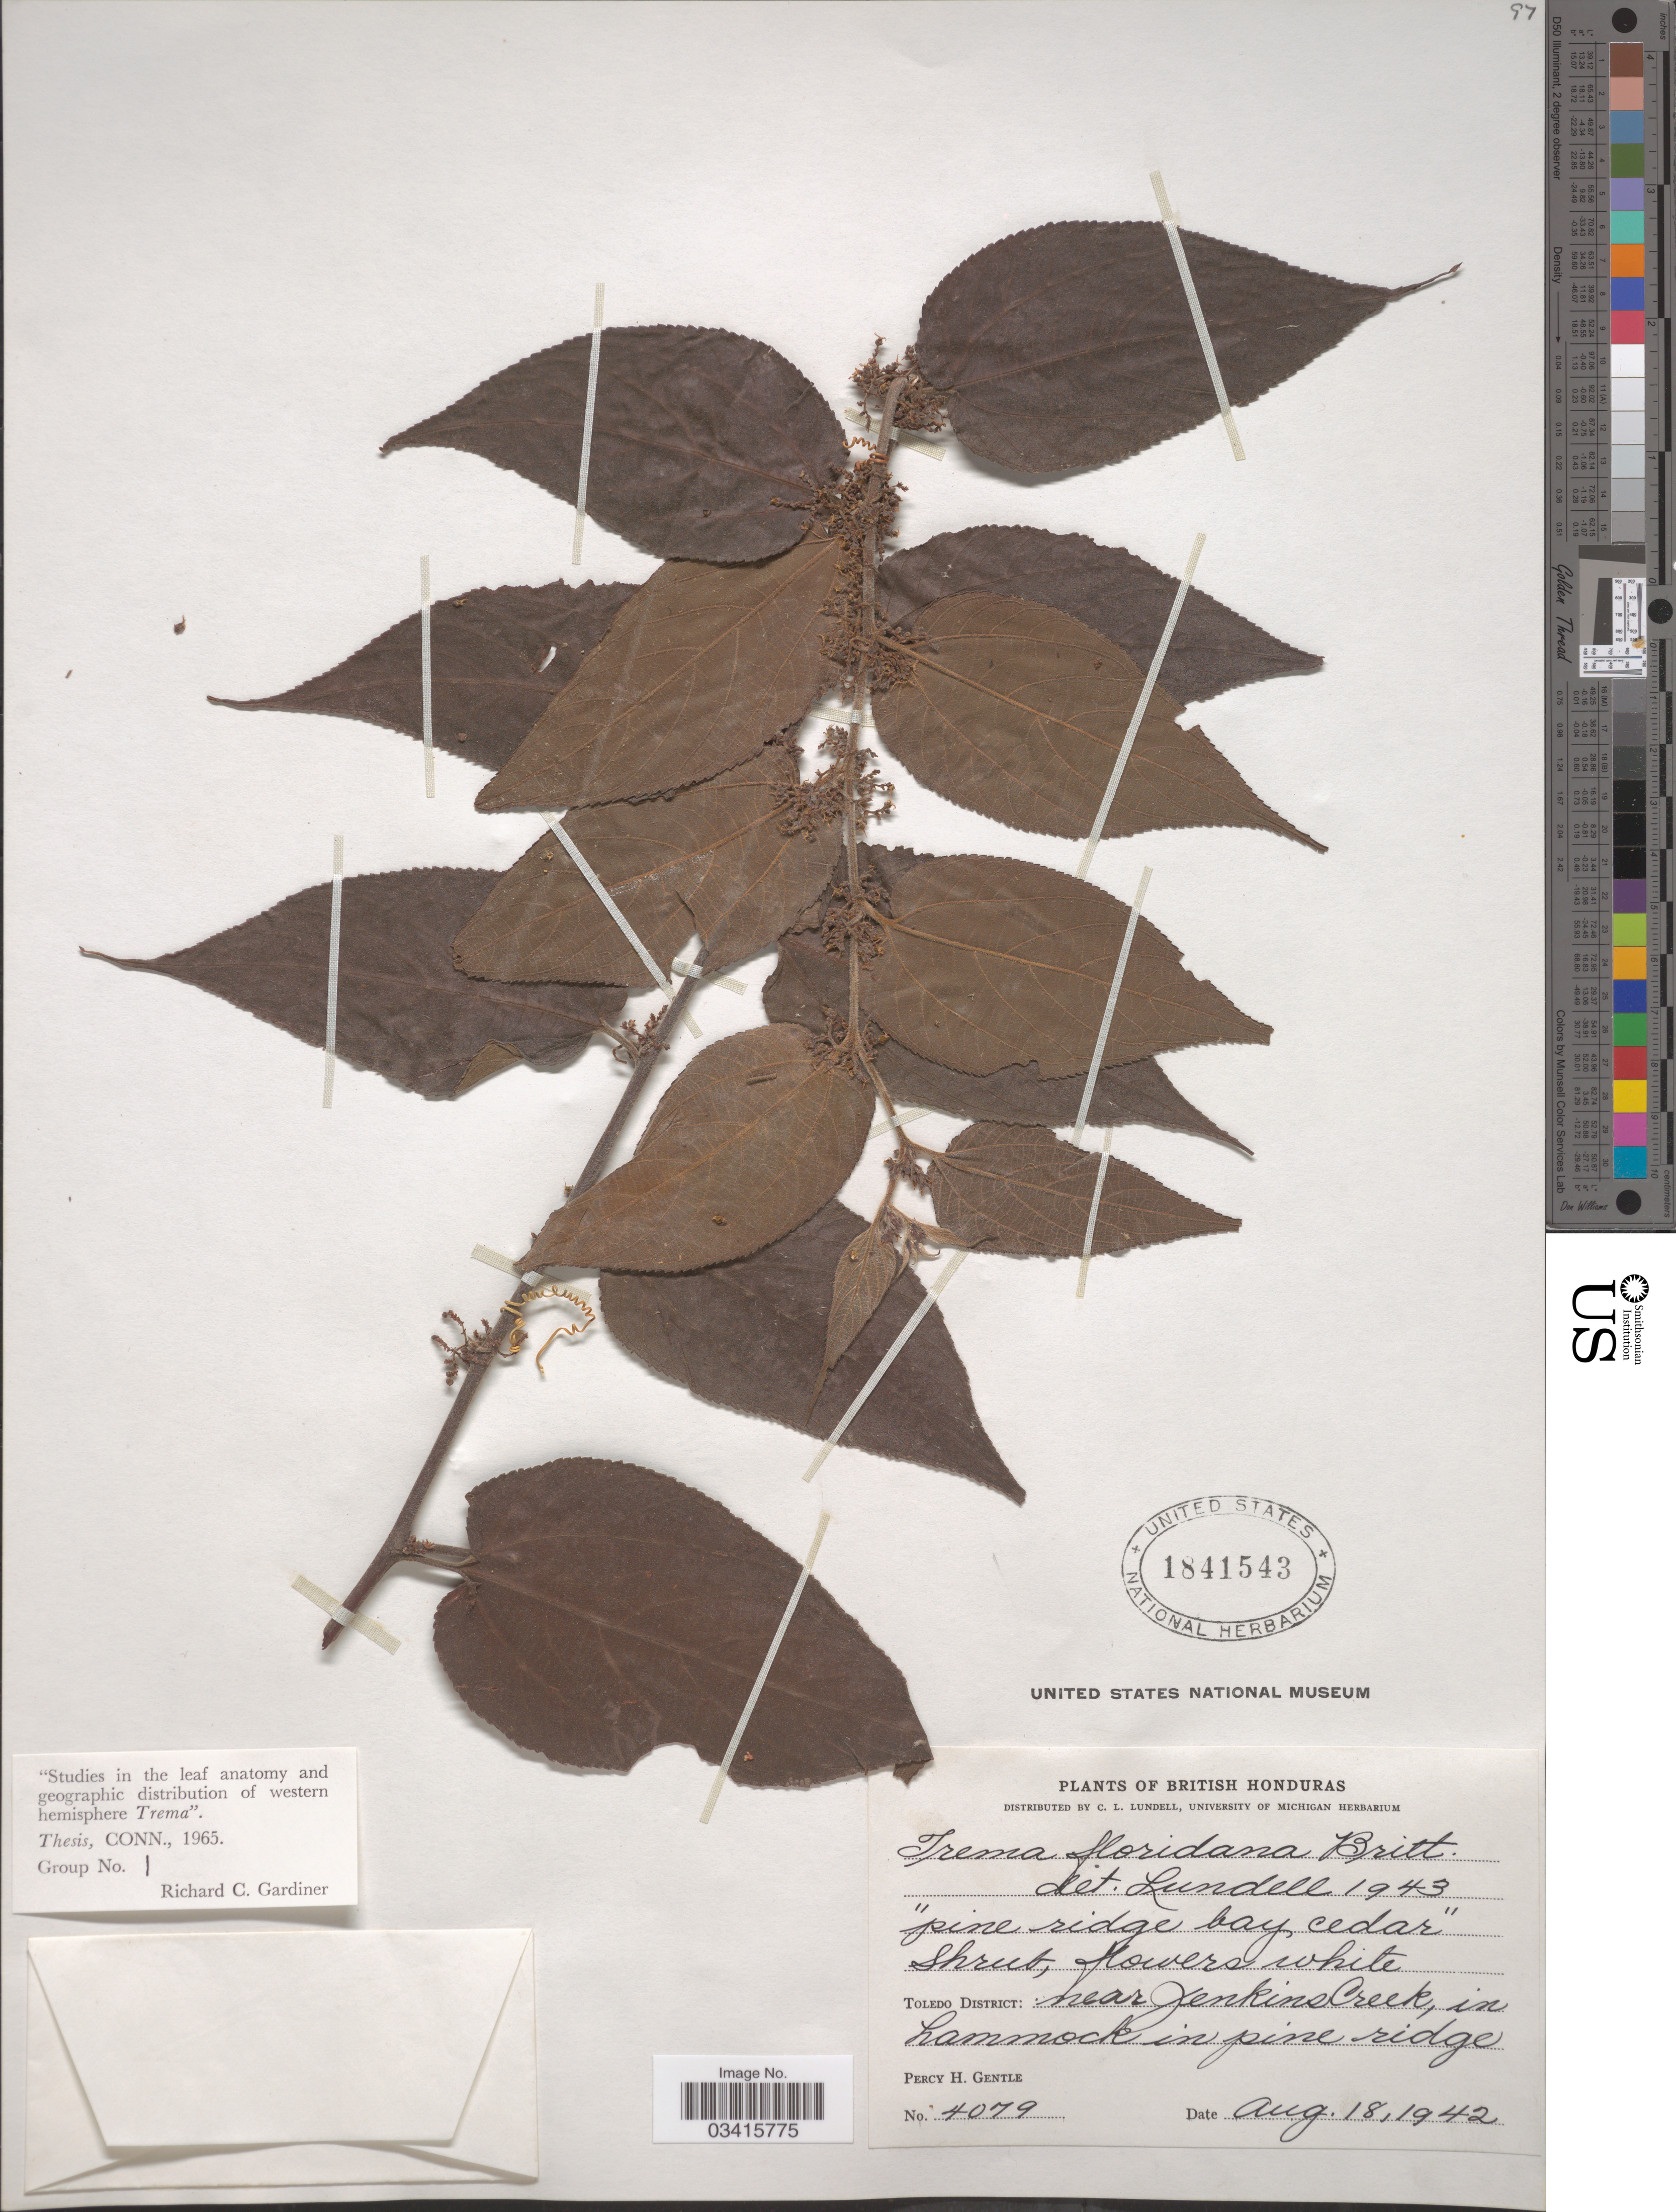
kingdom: Plantae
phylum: Tracheophyta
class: Magnoliopsida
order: Rosales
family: Cannabaceae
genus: Trema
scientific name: Trema floridanum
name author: Britton ex Small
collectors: P. H. Gentle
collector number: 4079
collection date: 1942-08-18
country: Belize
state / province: Toledo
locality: British Honduras. Toledo District: near Jenkins Creek, in hammock in pine ridge.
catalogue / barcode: US 1841543